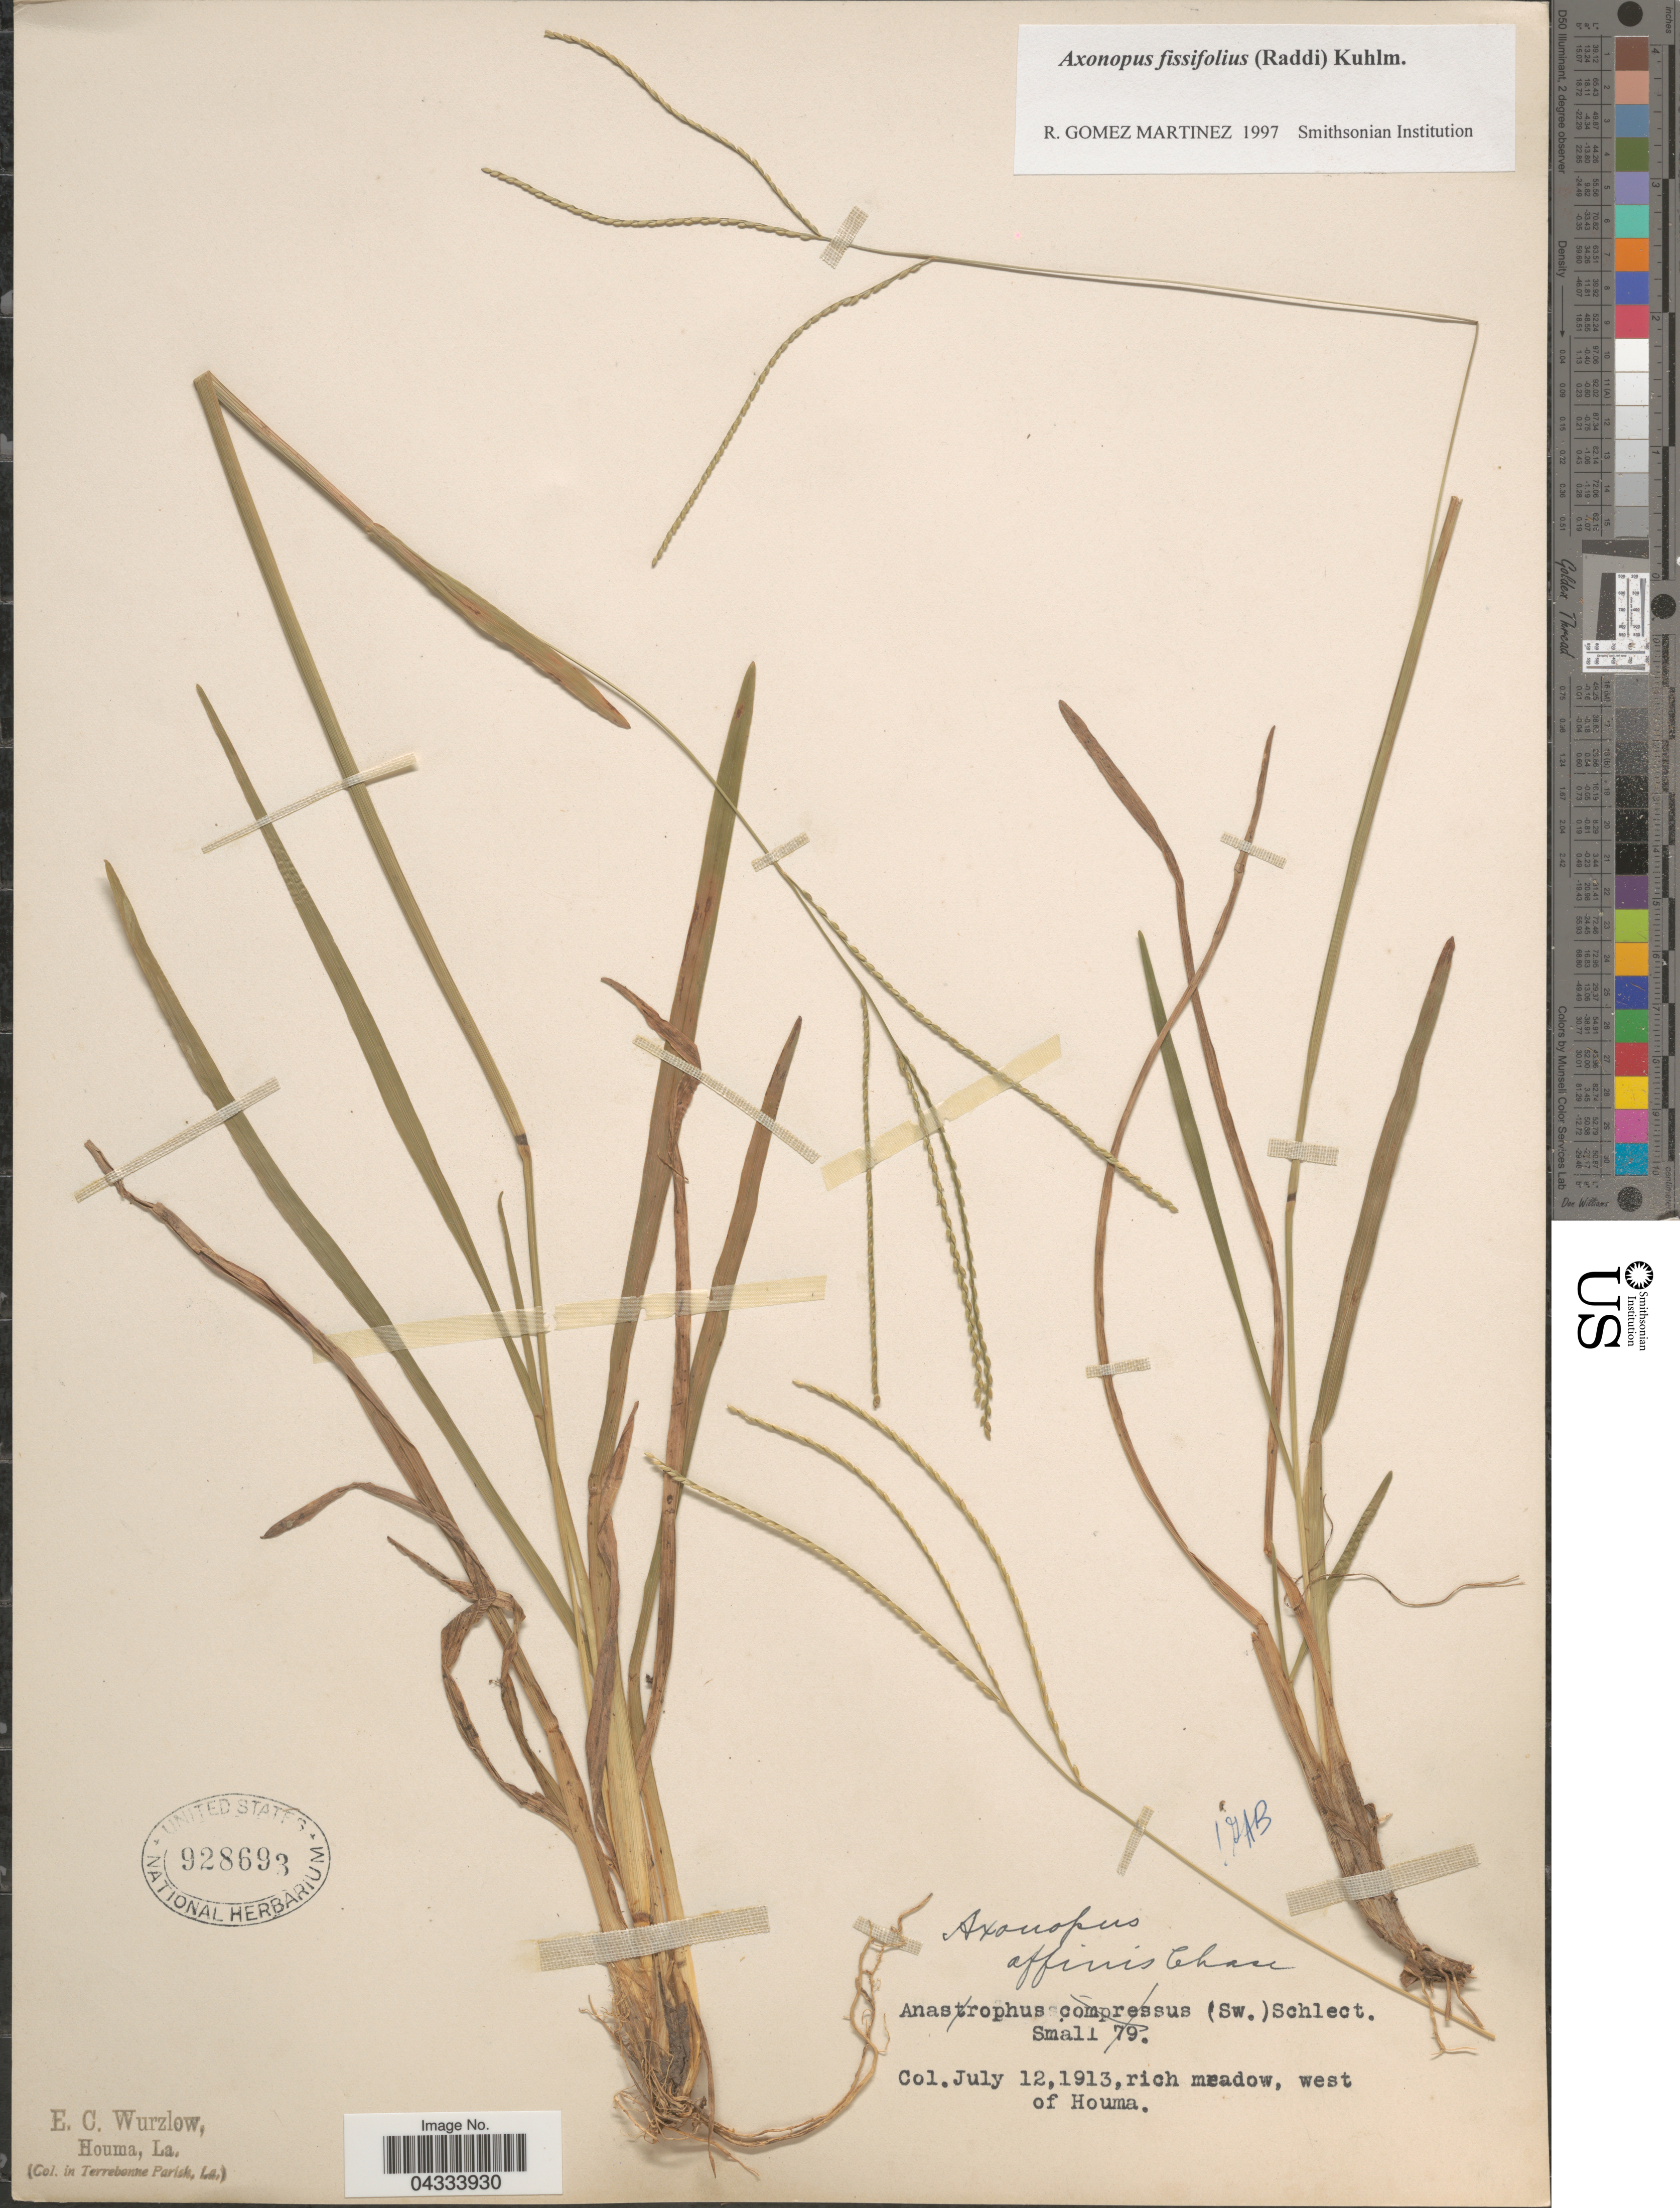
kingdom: Plantae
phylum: Tracheophyta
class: Liliopsida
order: Poales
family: Poaceae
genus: Axonopus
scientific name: Axonopus fissifolius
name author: (Raddi) Kuhlm.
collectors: E. Wurzlow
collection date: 1913-07-12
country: United States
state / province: Louisiana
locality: Rich meadow, west of Houma. In Terrebonne Parish.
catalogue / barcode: US 928693